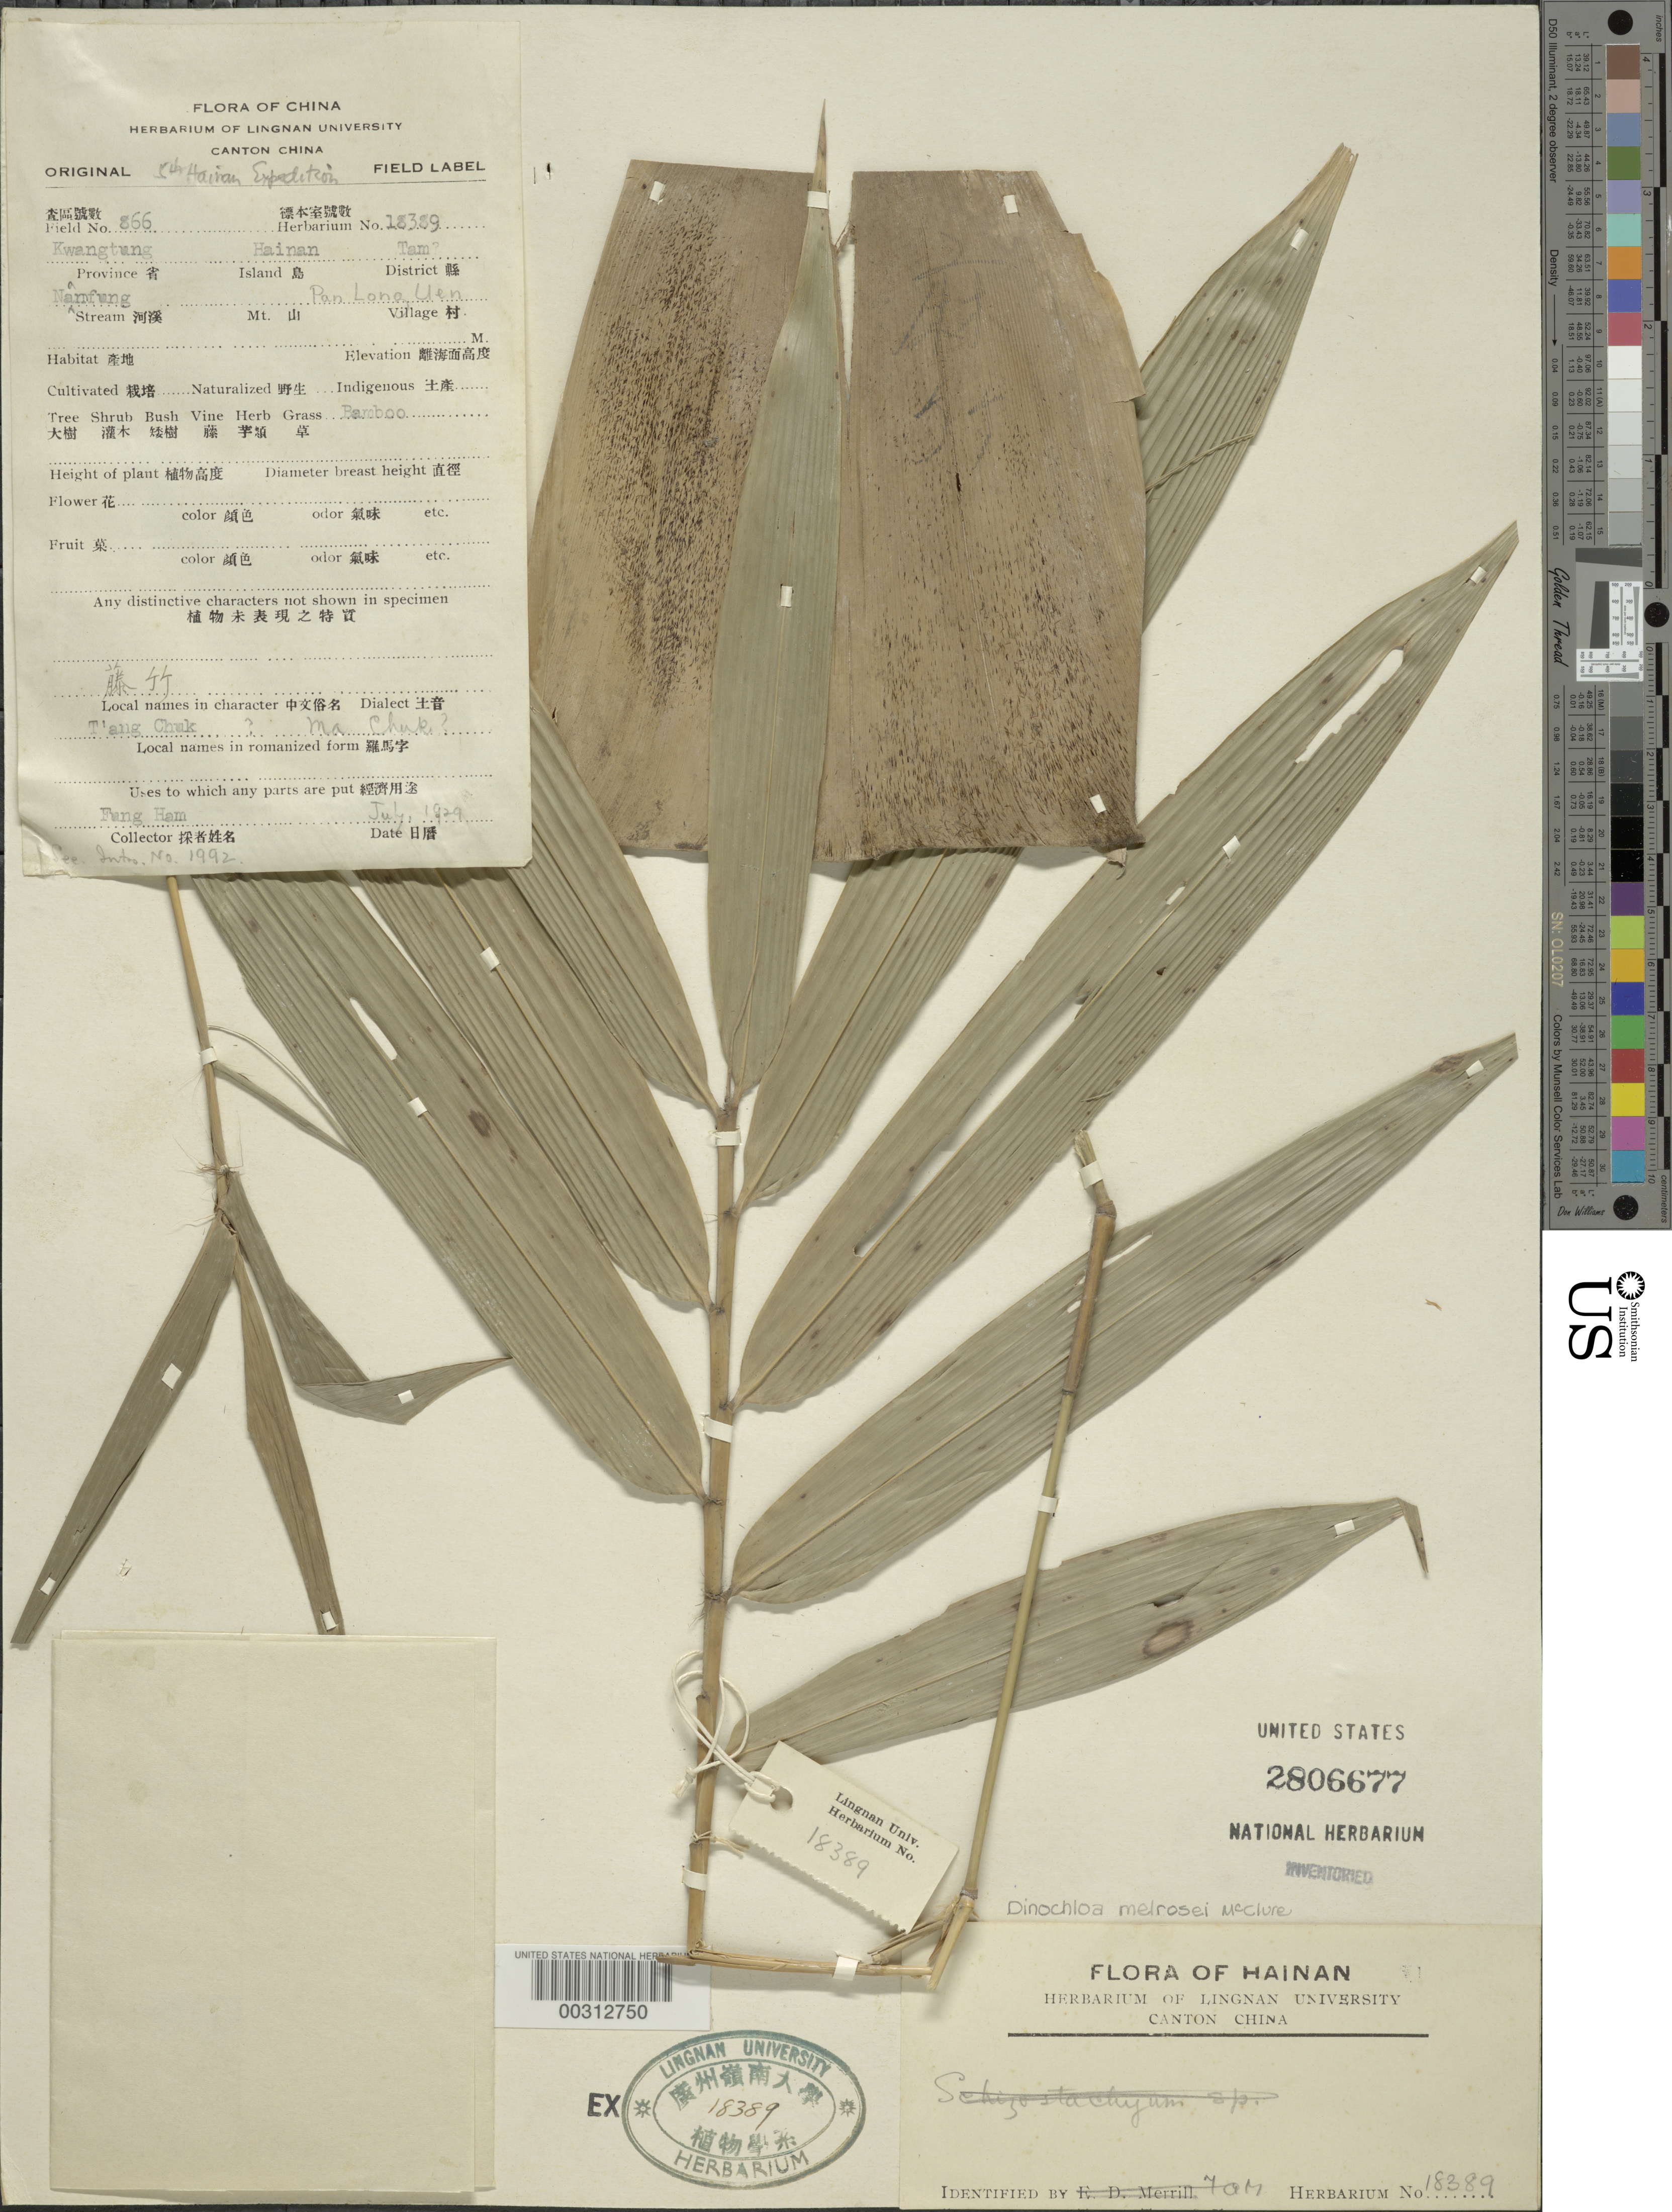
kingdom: Plantae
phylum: Tracheophyta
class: Liliopsida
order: Poales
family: Poaceae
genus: Dinochloa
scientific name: Dinochloa melrosei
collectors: H. L. Fung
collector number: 866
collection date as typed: Jul 1929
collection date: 1929-07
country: China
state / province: Hainan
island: Hainan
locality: Tam, nanfung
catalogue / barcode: US 2806677